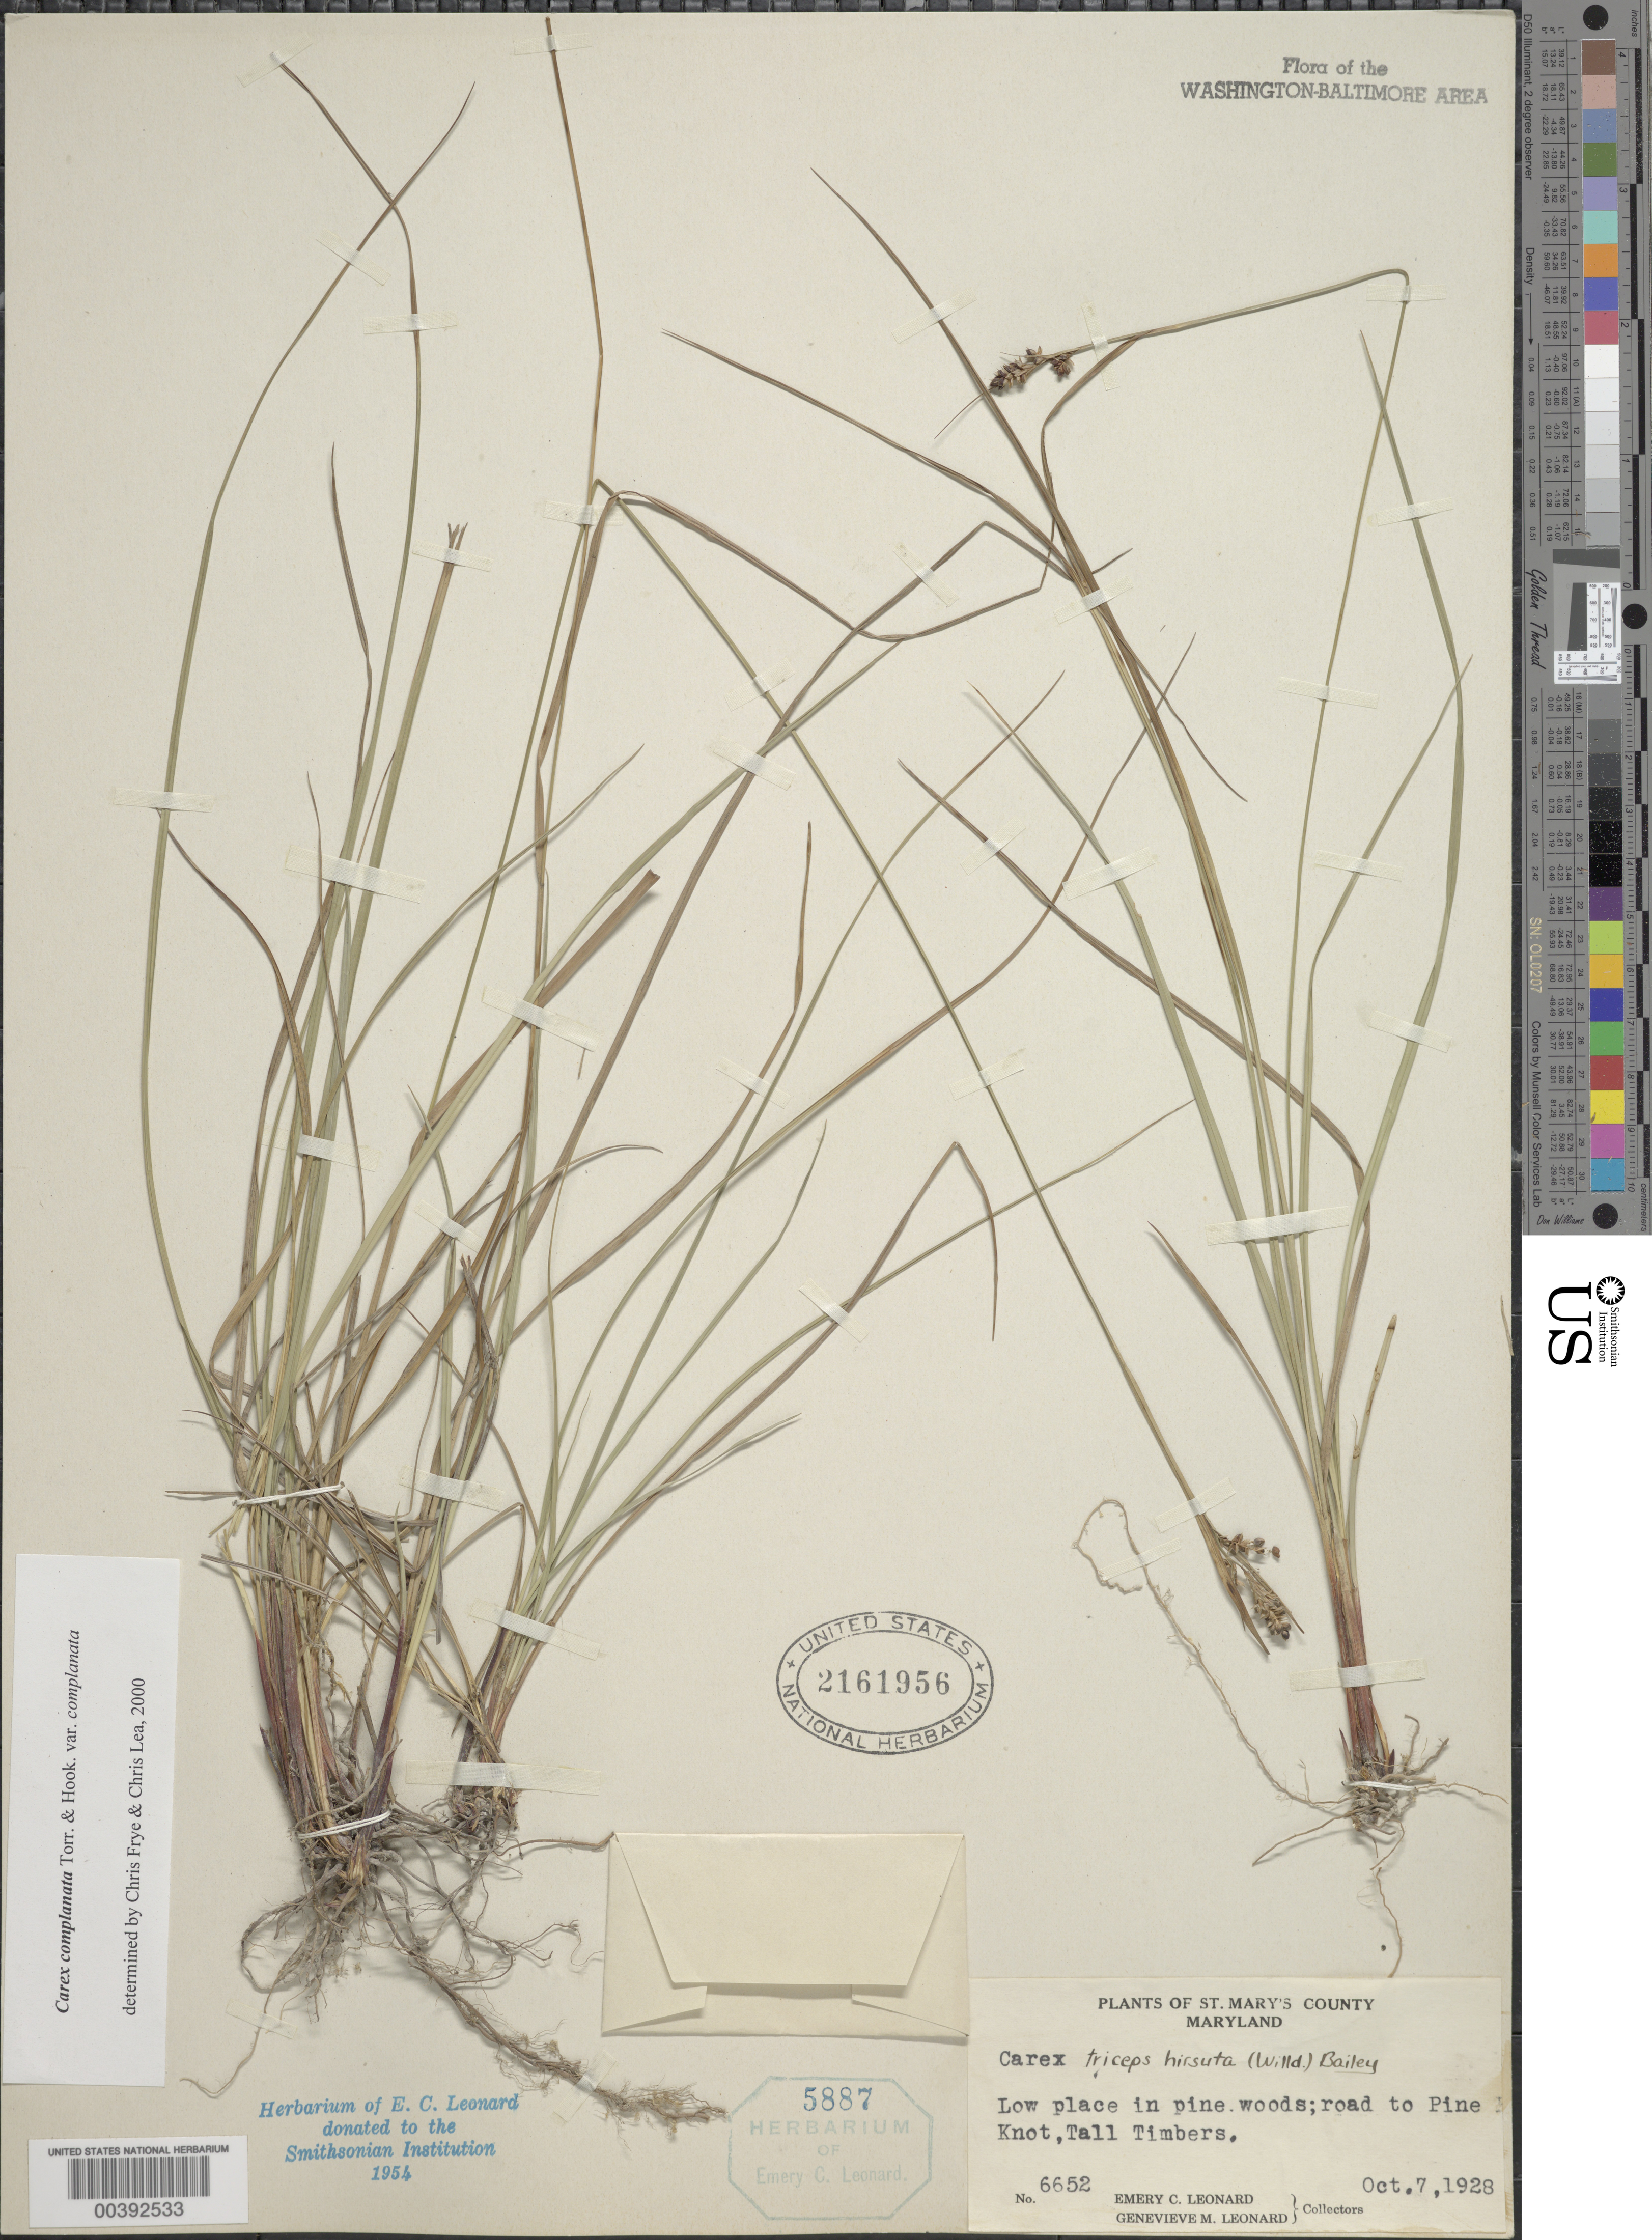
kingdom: Plantae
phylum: Tracheophyta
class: Liliopsida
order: Poales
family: Cyperaceae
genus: Carex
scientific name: Carex complanata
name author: Torr. & Hook.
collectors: E. C. Leonard & G. M. Leonard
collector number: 6652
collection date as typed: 07 Oct 1928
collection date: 1928-10-07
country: United States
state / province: Maryland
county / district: St. Mary's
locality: Pine Knot, Tall Timbers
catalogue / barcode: US 2161956